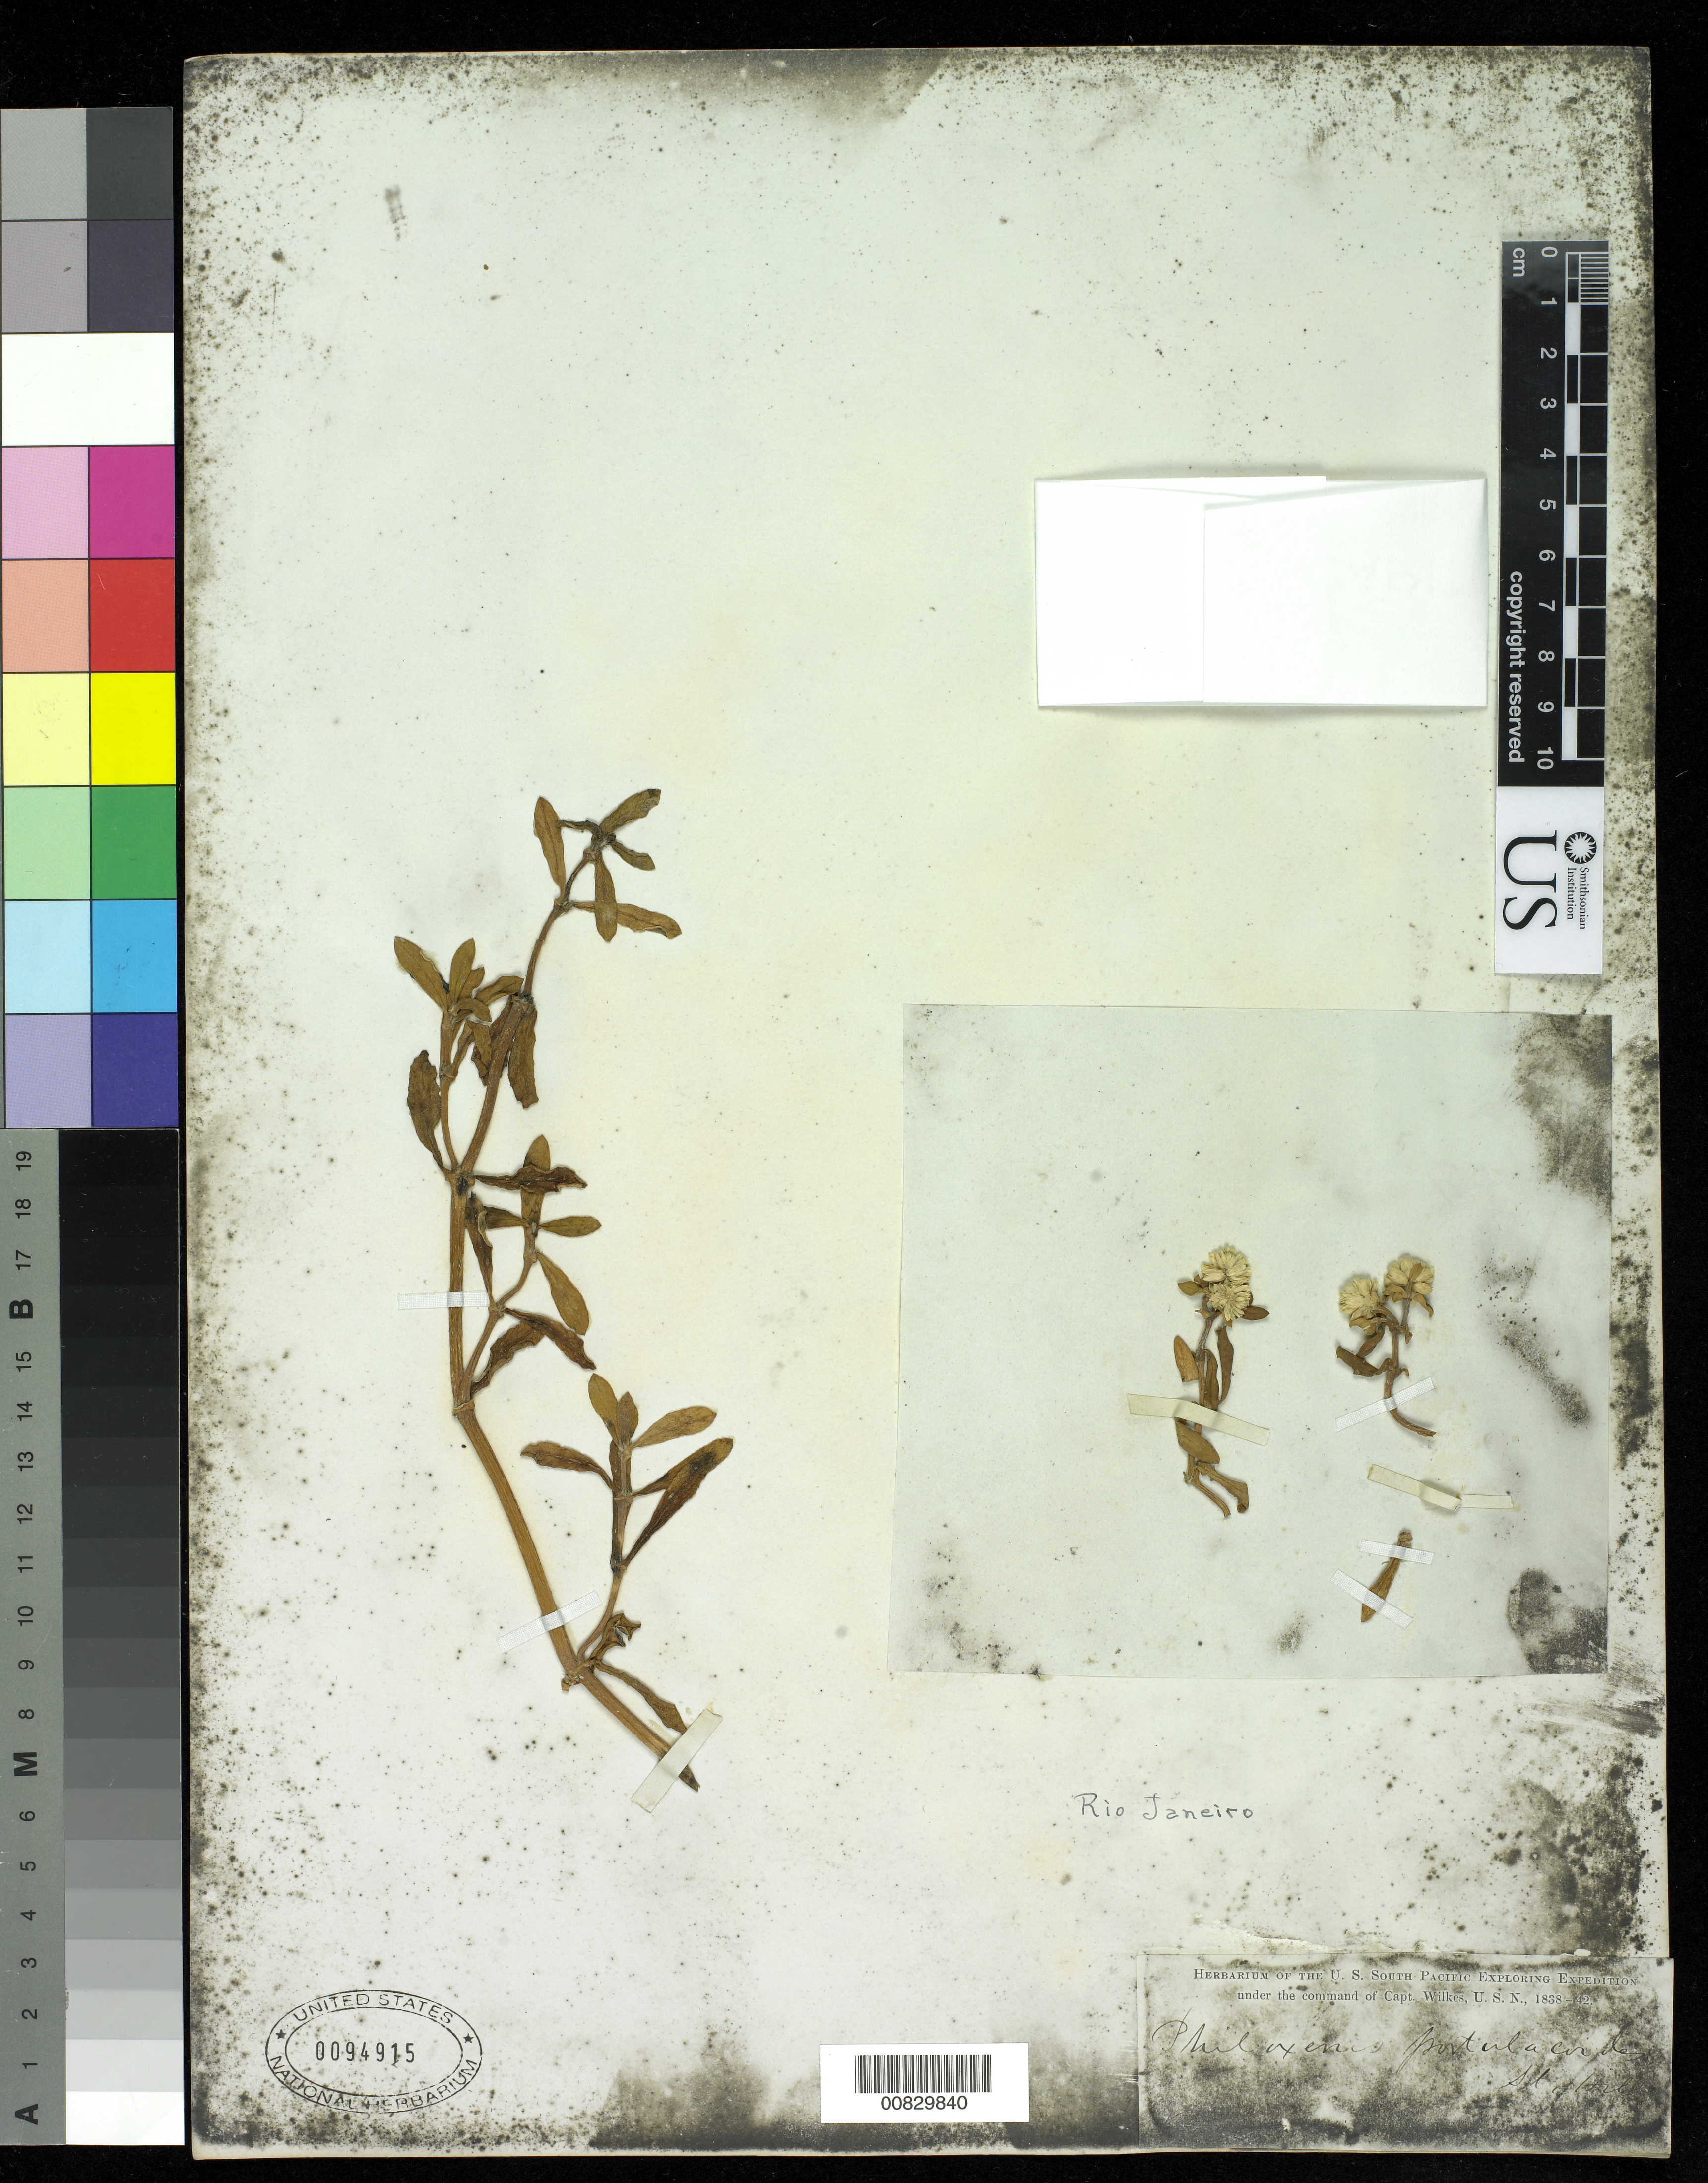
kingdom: Plantae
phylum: Tracheophyta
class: Magnoliopsida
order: Caryophyllales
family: Amaranthaceae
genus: Gomphrena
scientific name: Gomphrena portulacoides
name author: (A. St.-Hil.) T. Ortuño & Borsch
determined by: Strong, Mark T., (BOT), Smithsonian Institution - National Museum of Natural History (UNITED STATES)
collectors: Wilkes Explor. Exped.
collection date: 1838/1842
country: Brazil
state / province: Rio de Janeiro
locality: Rio Janeiro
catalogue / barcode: US 94915